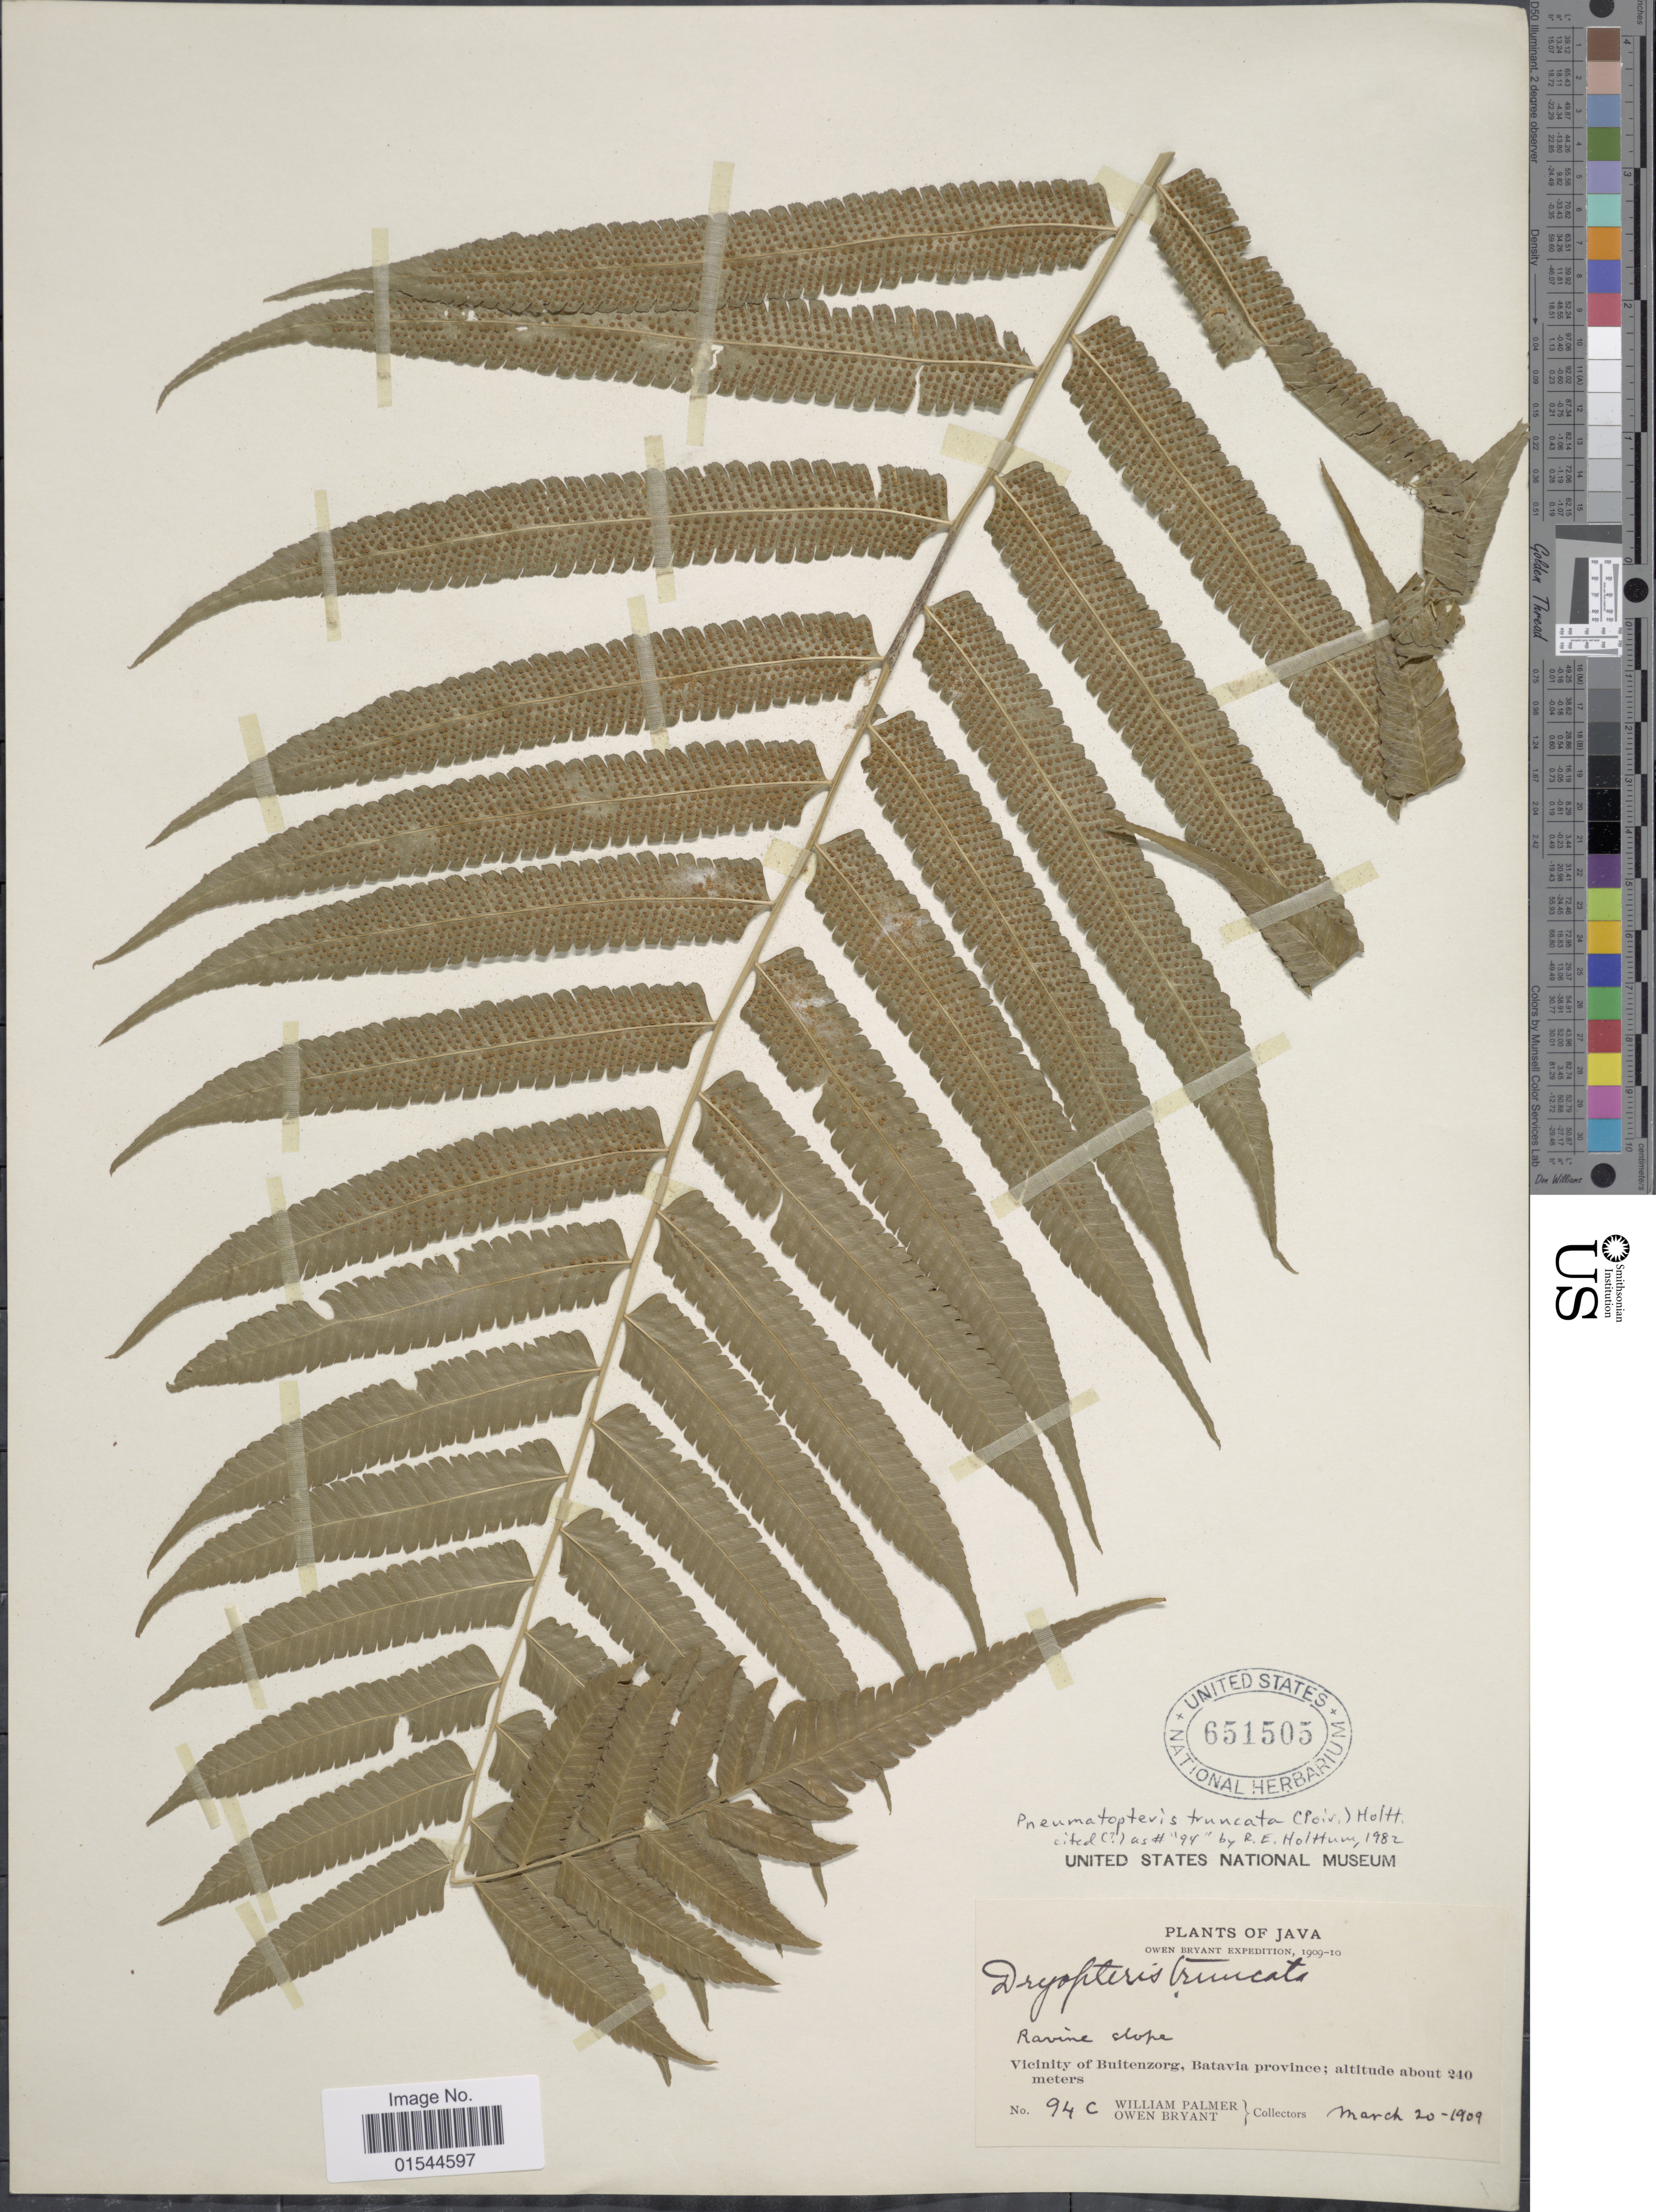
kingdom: Plantae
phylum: Tracheophyta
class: Polypodiopsida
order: Polypodiales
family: Thelypteridaceae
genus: Pneumatopteris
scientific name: Pneumatopteris truncata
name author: (Poir.) Holttum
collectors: W. Palmer & O. Bryant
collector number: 94C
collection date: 1909-03-20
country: Indonesia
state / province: Java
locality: Vicinity of buitenzorg, Batavia province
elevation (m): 240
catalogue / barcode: US 651505